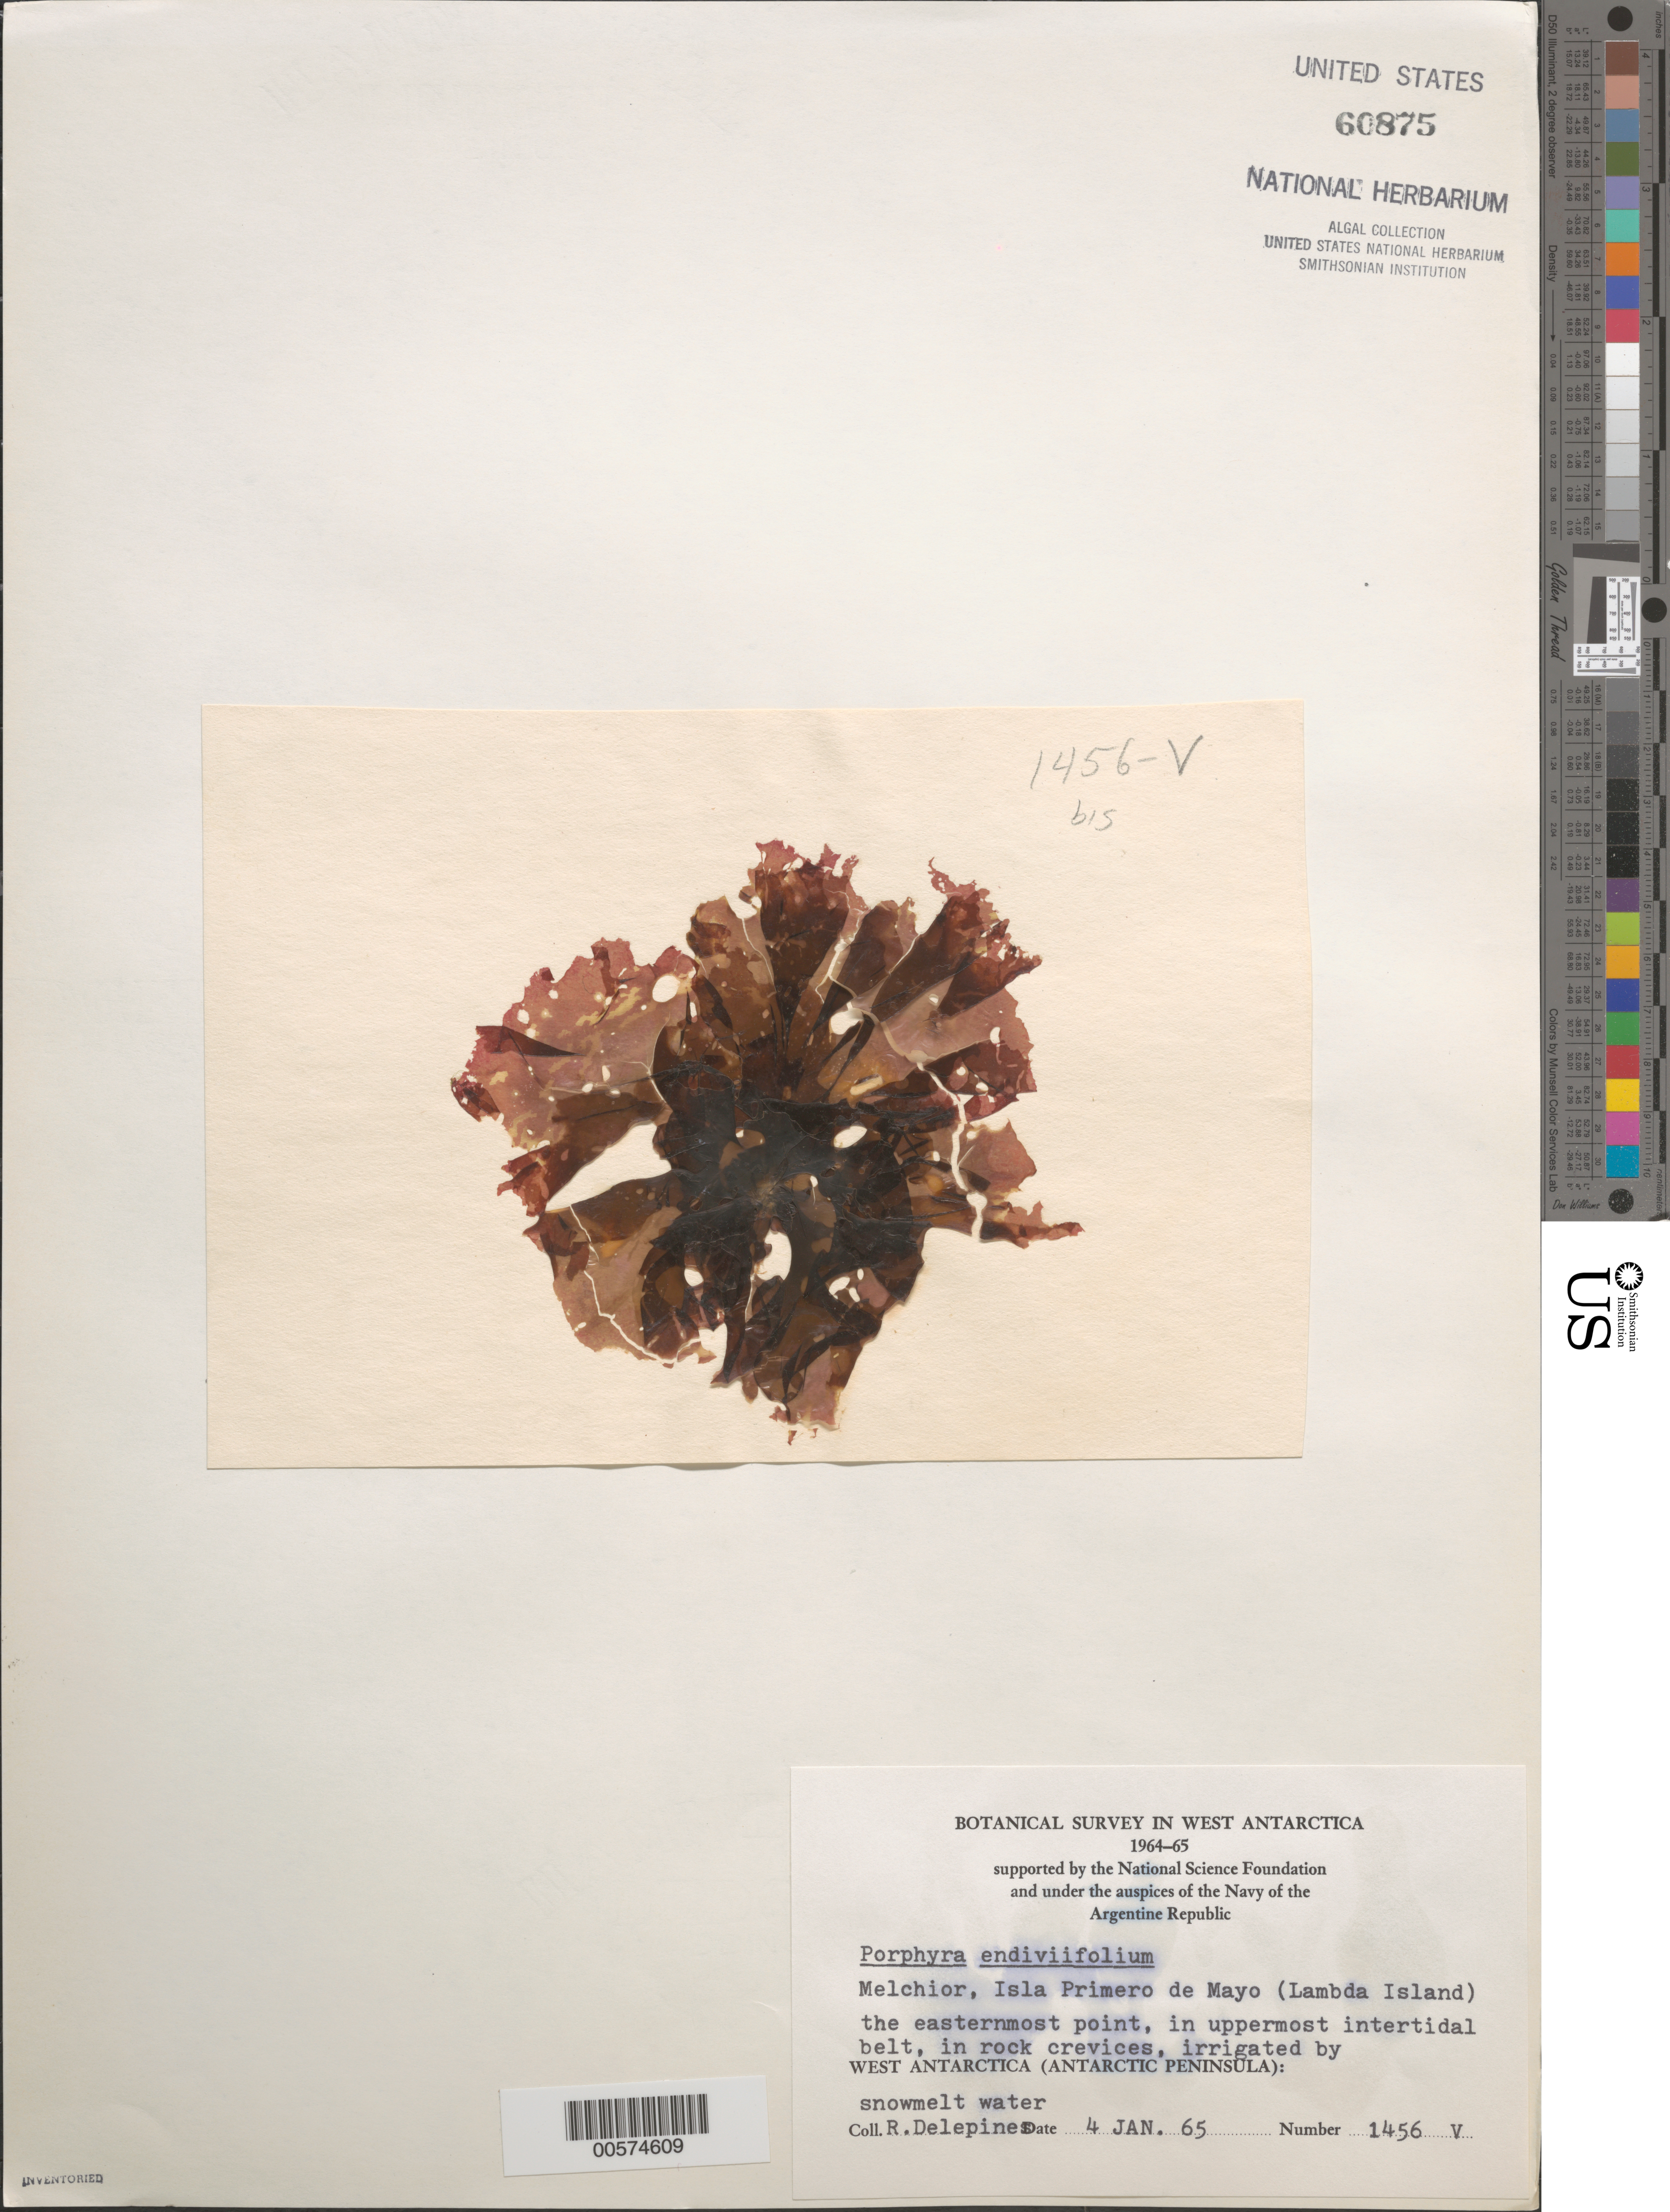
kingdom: Plantae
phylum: Rhodophyta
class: Bangiophyceae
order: Bangiales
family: Bangiaceae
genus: Pyropia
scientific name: Pyropia endiviifolia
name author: (A. Gepp & E. Gepp) H. G. Choi & M.S. Hwang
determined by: Algae name updating Project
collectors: R. Delépine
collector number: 1456v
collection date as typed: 04 Jan 1965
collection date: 1965-01-04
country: Antarctica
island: Lambda Island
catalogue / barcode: US 60875